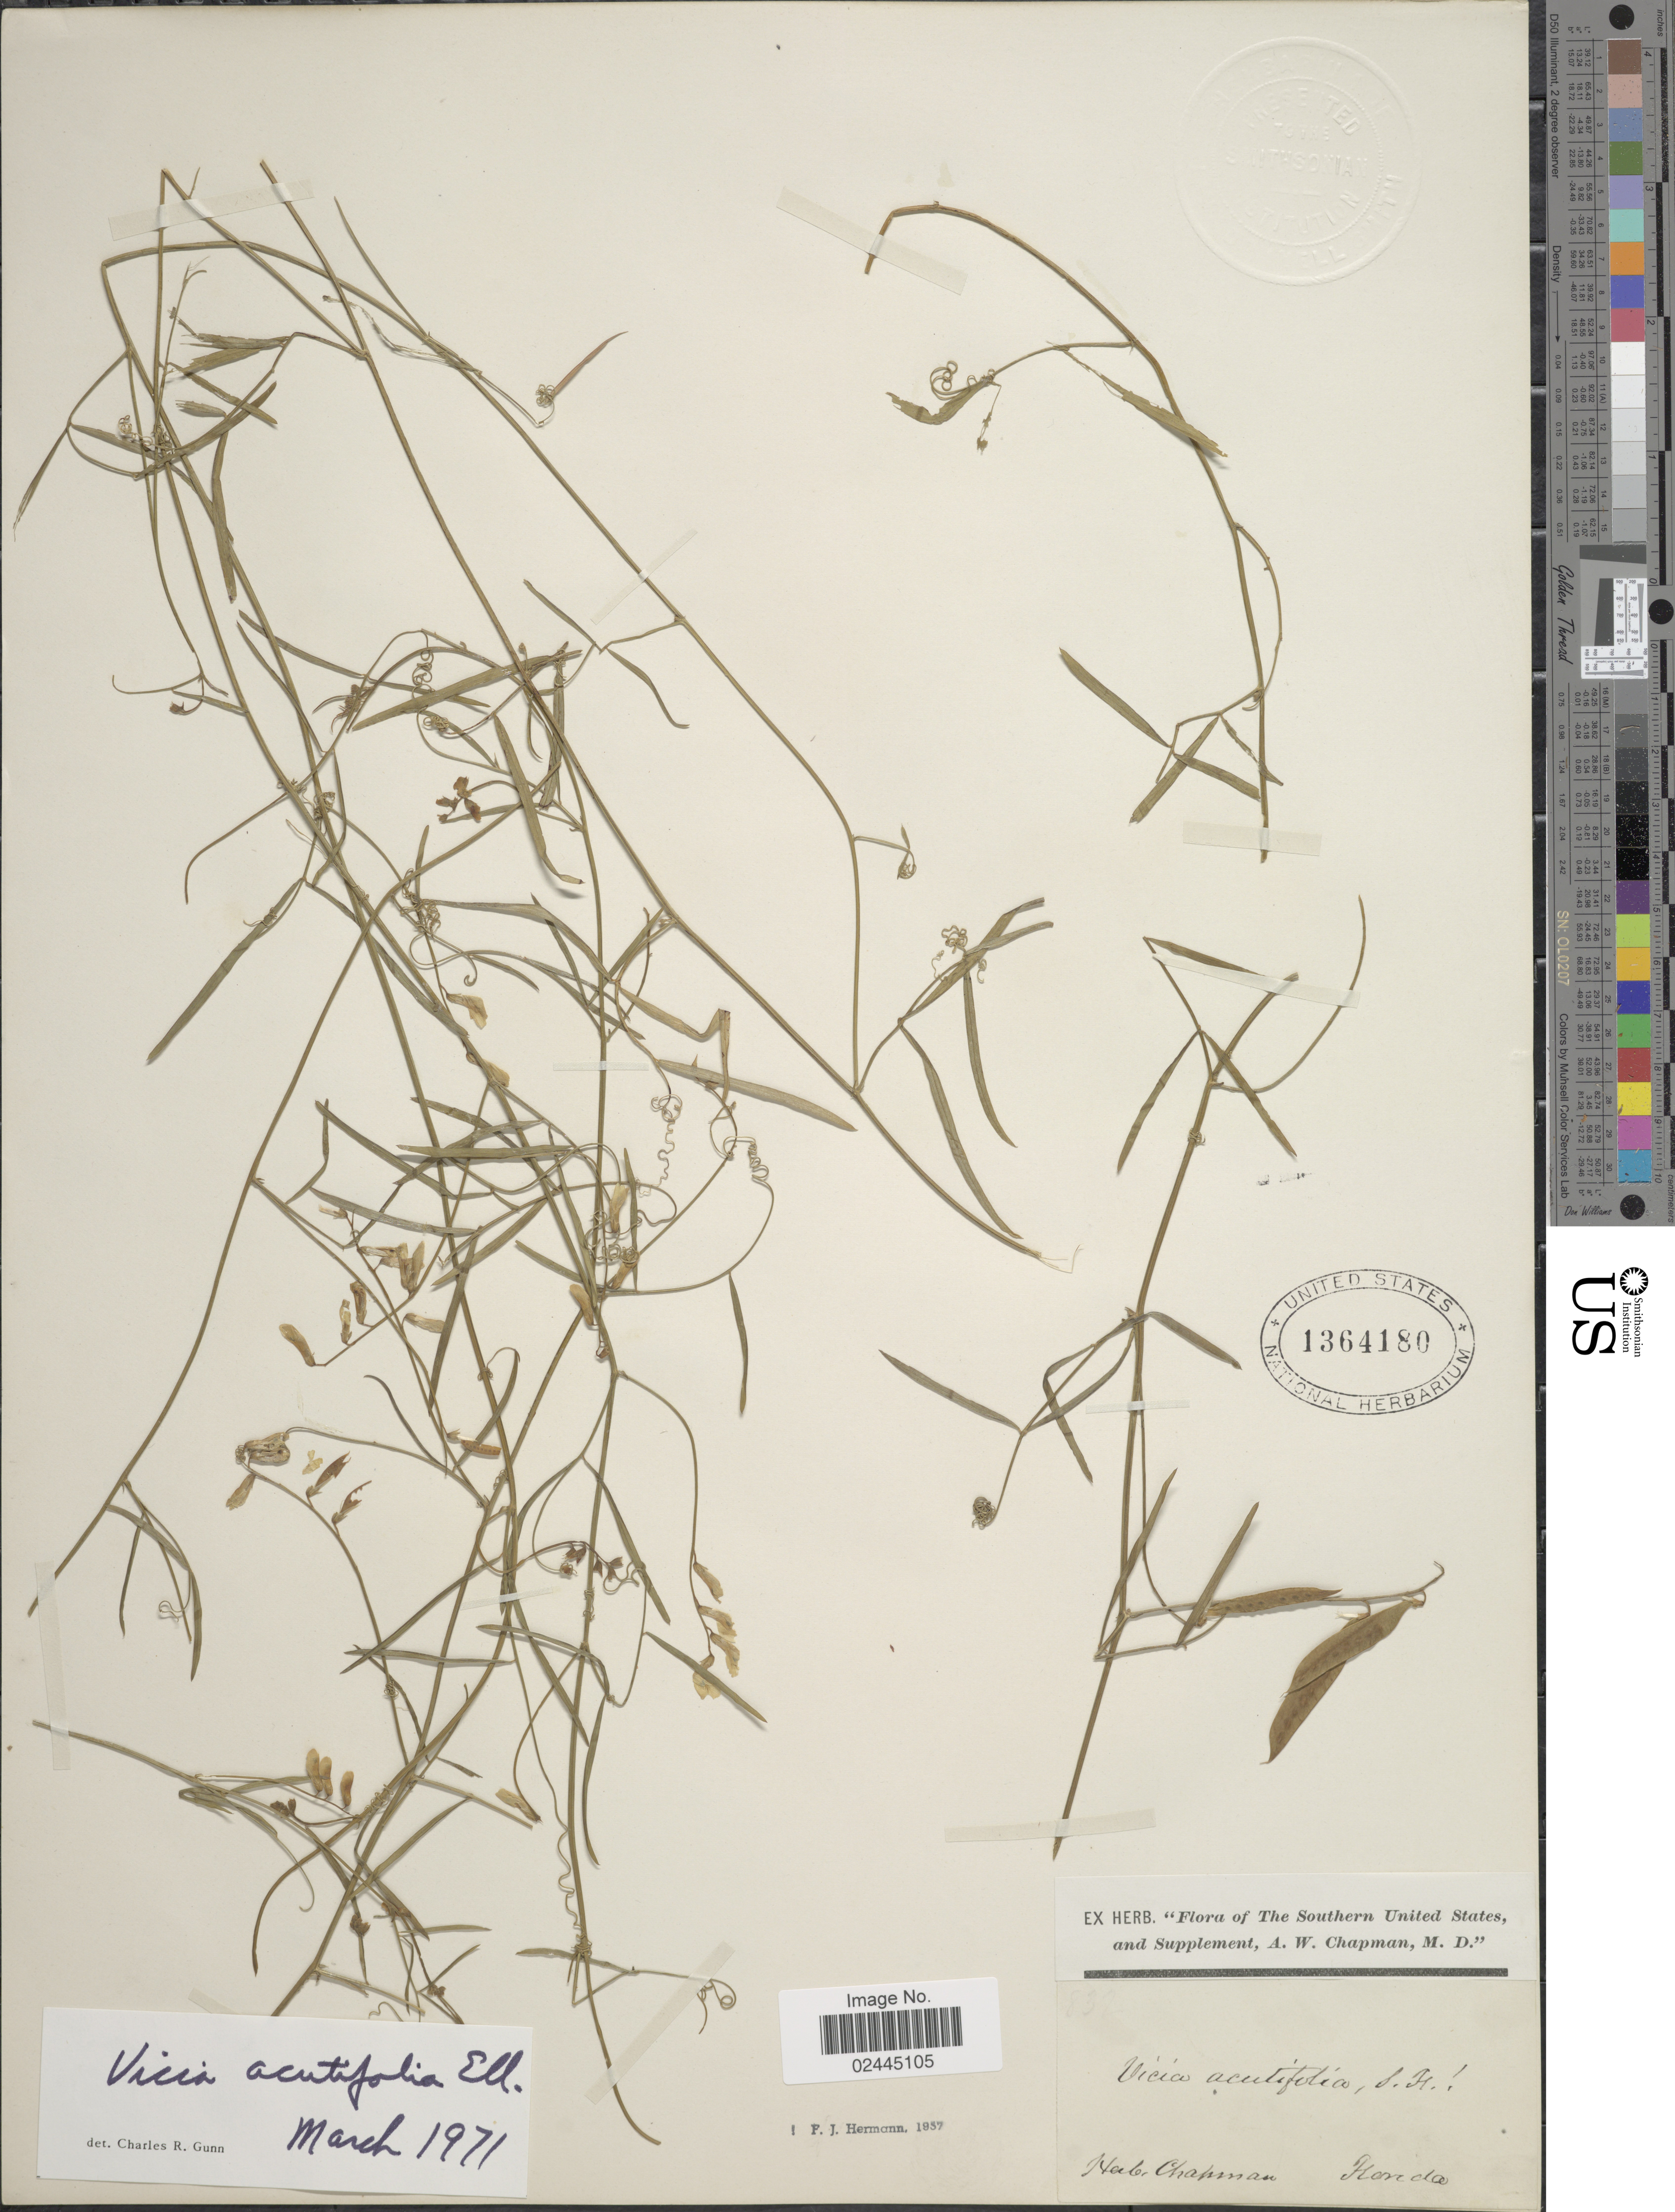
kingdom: Plantae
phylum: Tracheophyta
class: Magnoliopsida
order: Fabales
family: Fabaceae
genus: Vicia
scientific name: Vicia acutifolia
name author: Elliott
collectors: ex herb. Chapman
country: United States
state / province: Florida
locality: Southern United States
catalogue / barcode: US 1364180